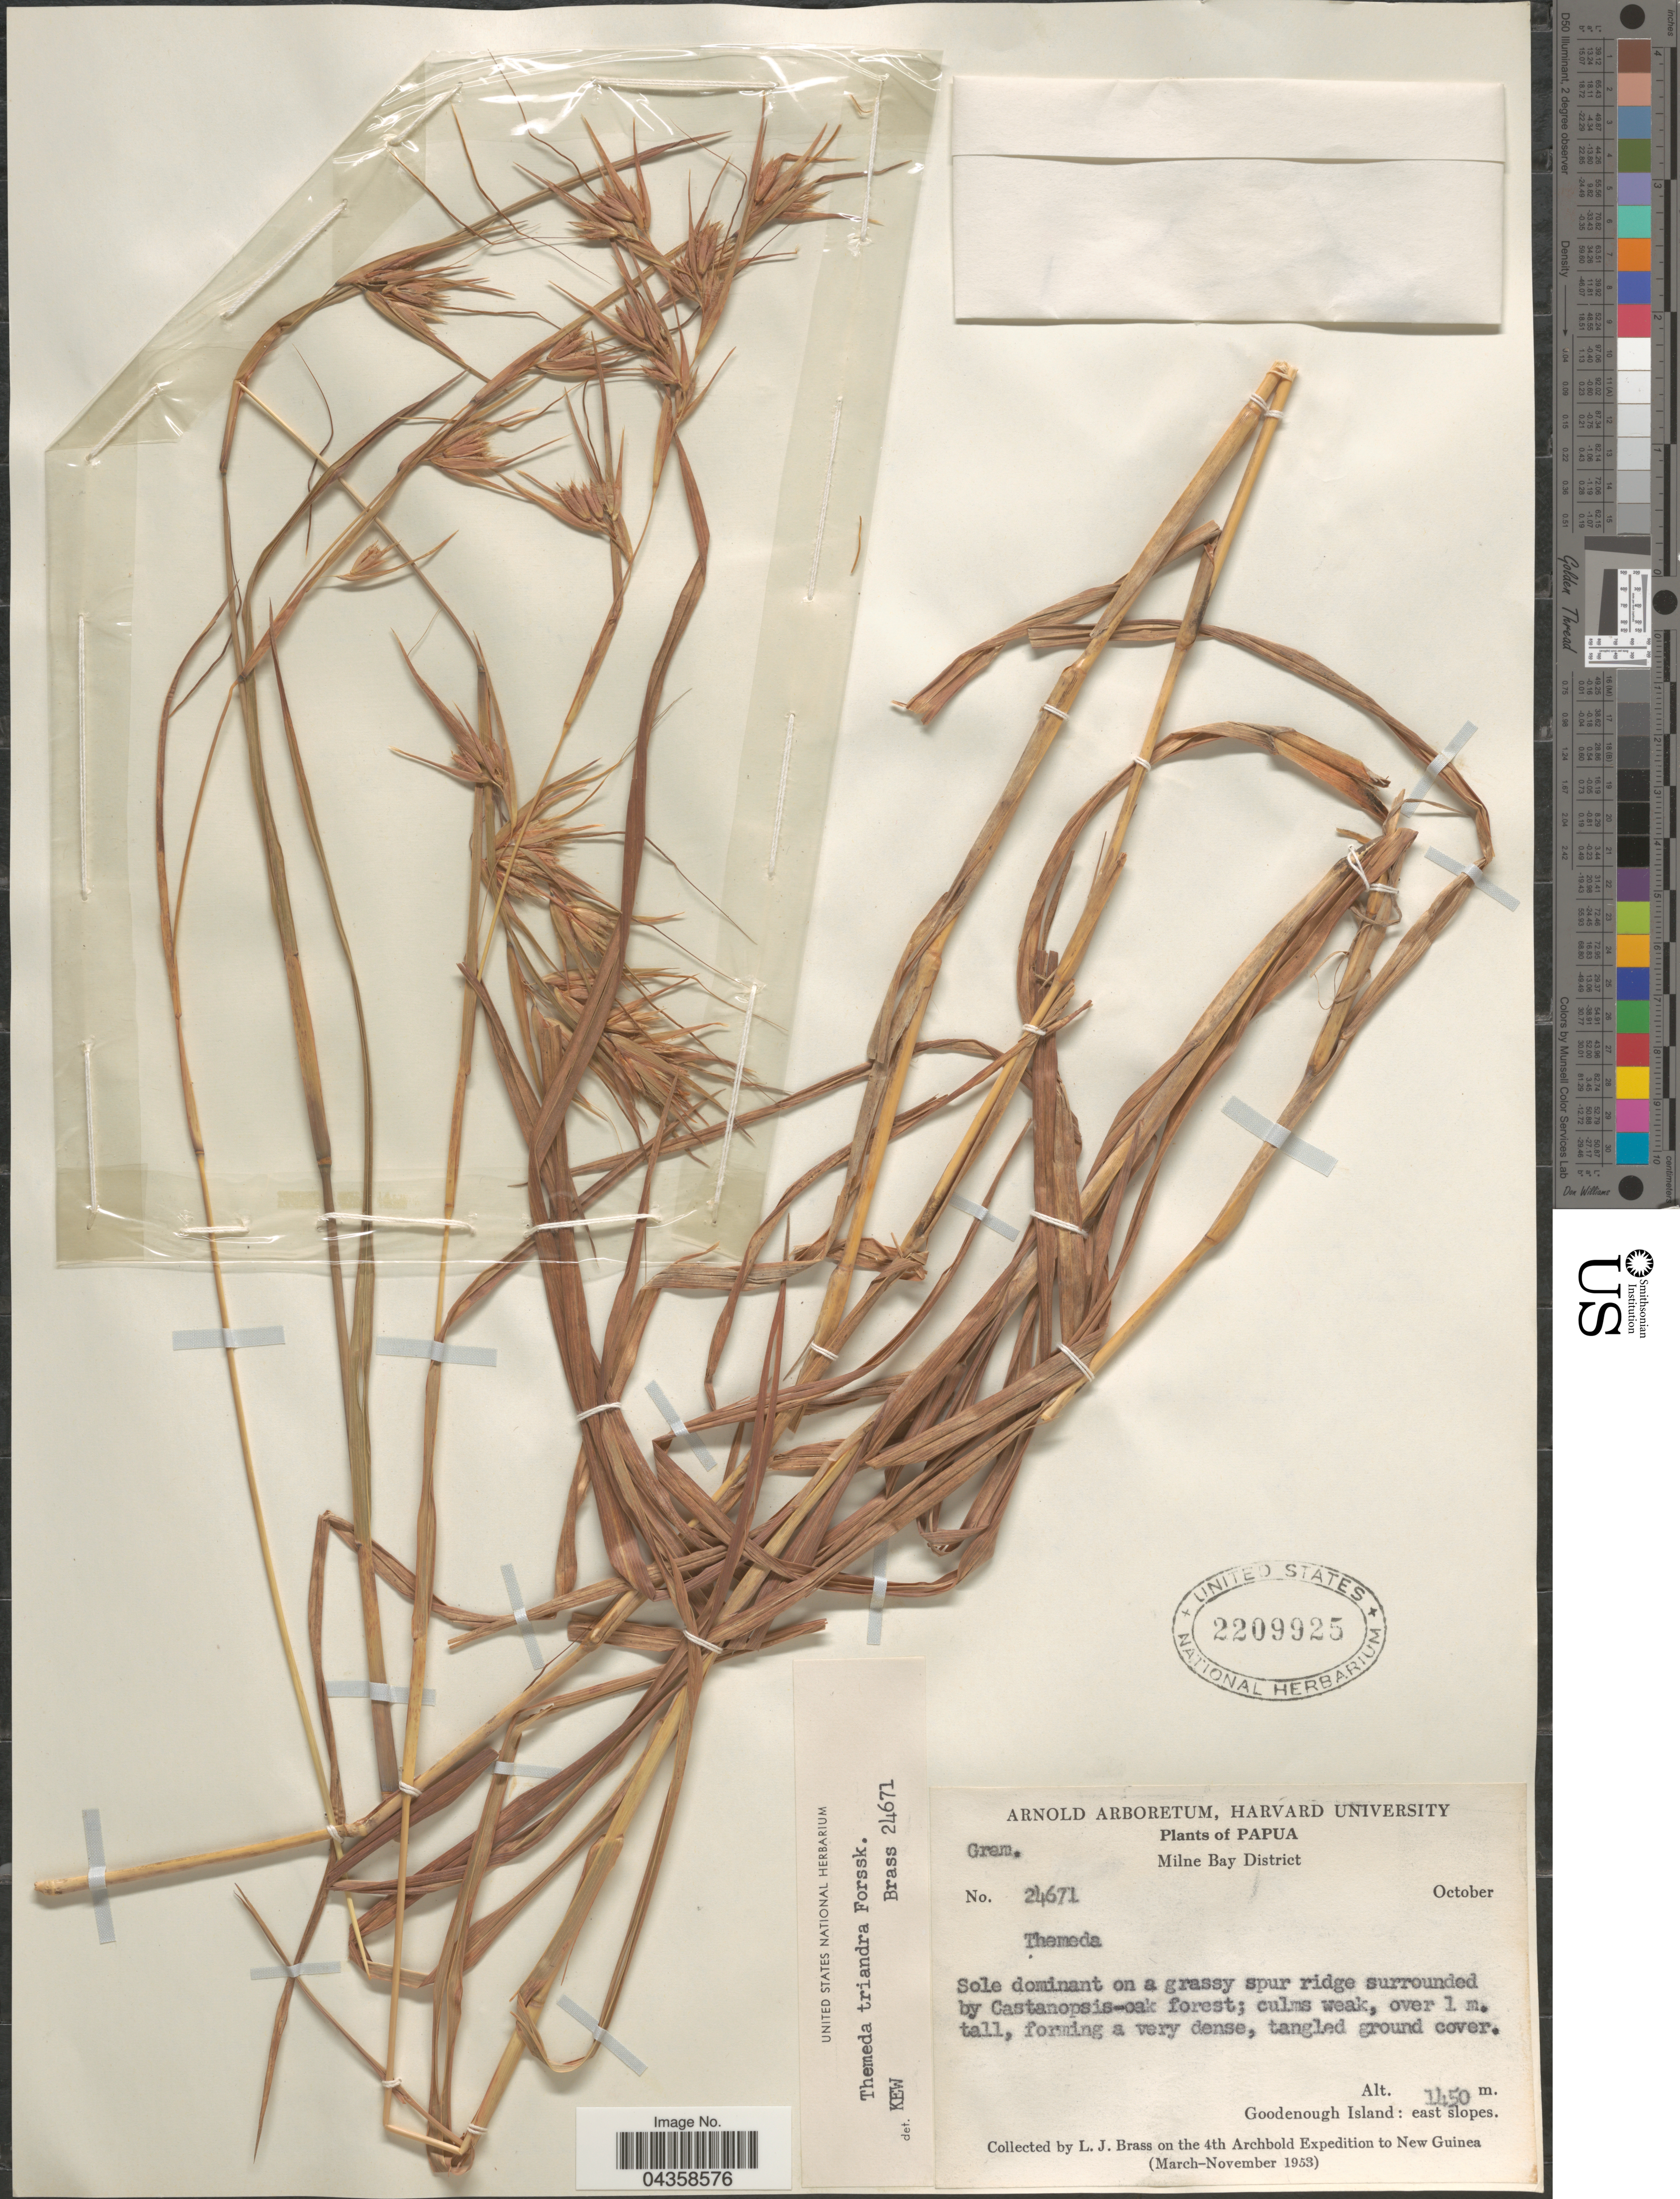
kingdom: Plantae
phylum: Tracheophyta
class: Liliopsida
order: Poales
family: Poaceae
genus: Themeda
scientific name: Themeda triandra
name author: Forssk.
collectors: L. J. Brass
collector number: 24671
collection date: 1953-10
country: Papua New Guinea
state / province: Milne Bay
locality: Papua. Milne Bay District. Goodenough Island: east slopes. On the 4th Archbold Expedition to New Guinea (March-November 1953).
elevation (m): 1450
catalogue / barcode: US 2209925